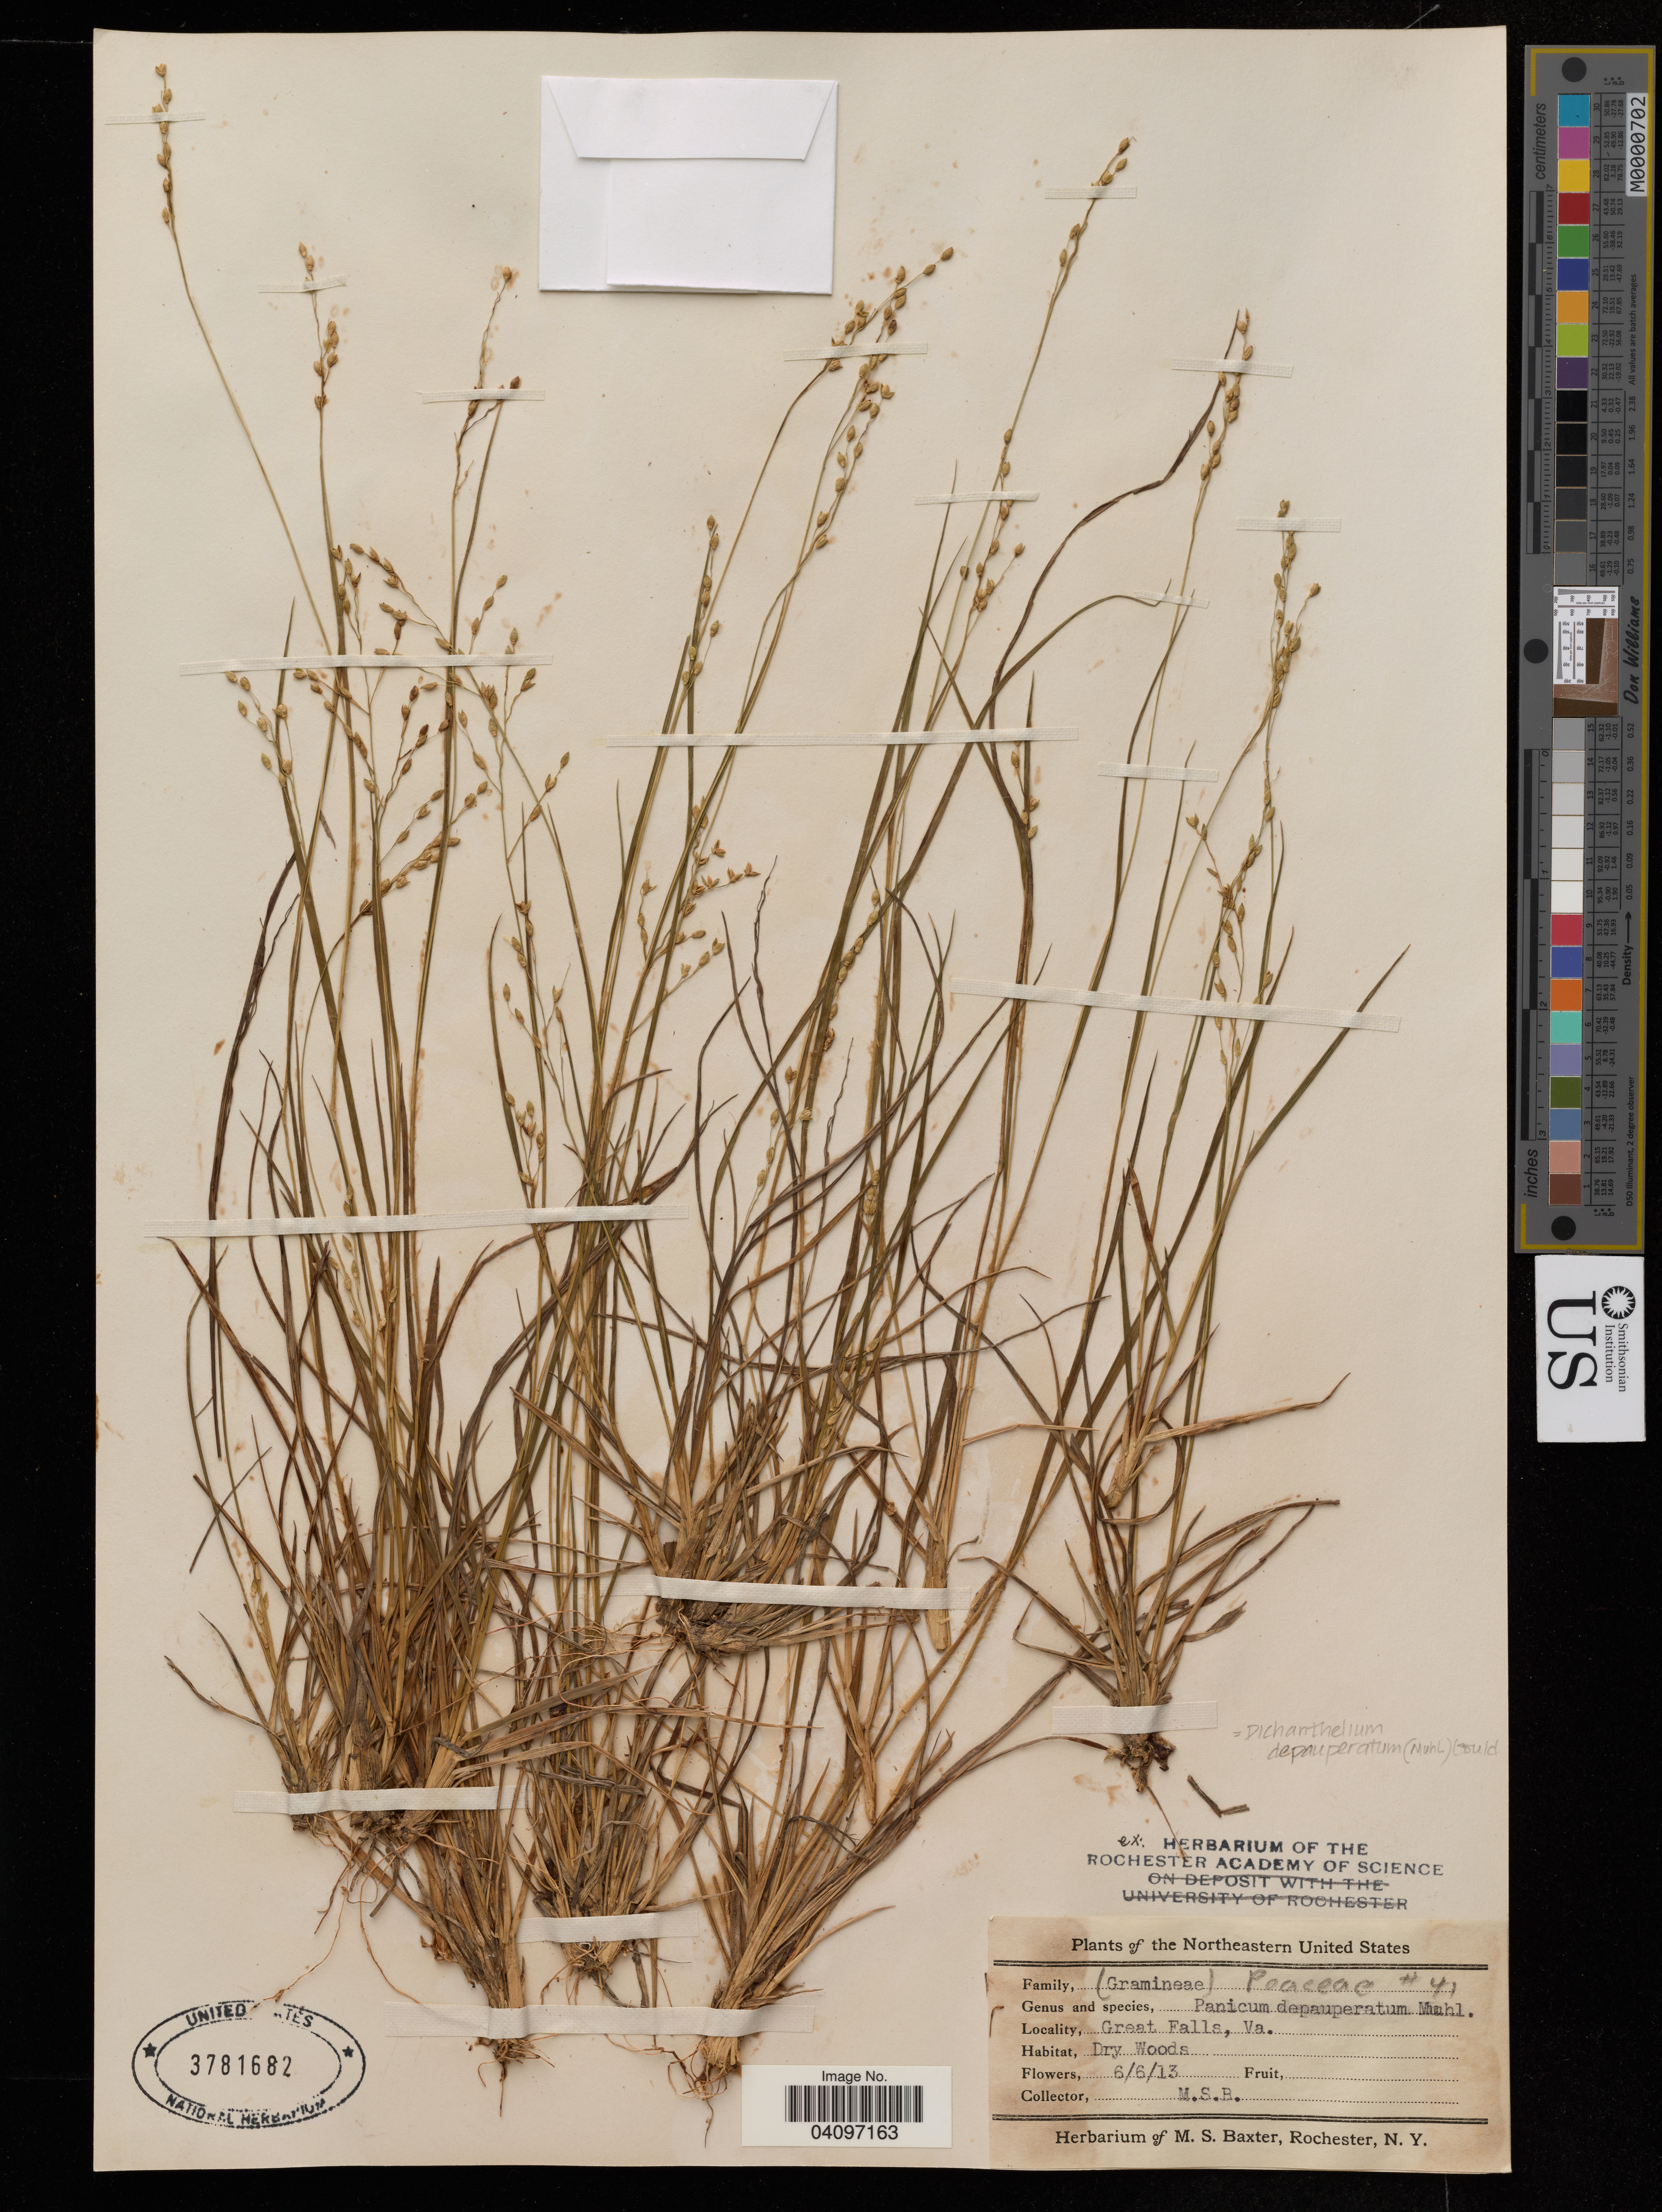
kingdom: Plantae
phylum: Tracheophyta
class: Liliopsida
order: Poales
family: Poaceae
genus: Panicum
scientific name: Panicum depauperatum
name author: Muhl.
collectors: M. Baxter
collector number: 41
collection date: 2013-06-06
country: United States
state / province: Virginia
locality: Great Falls, Va.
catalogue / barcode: US 3781682